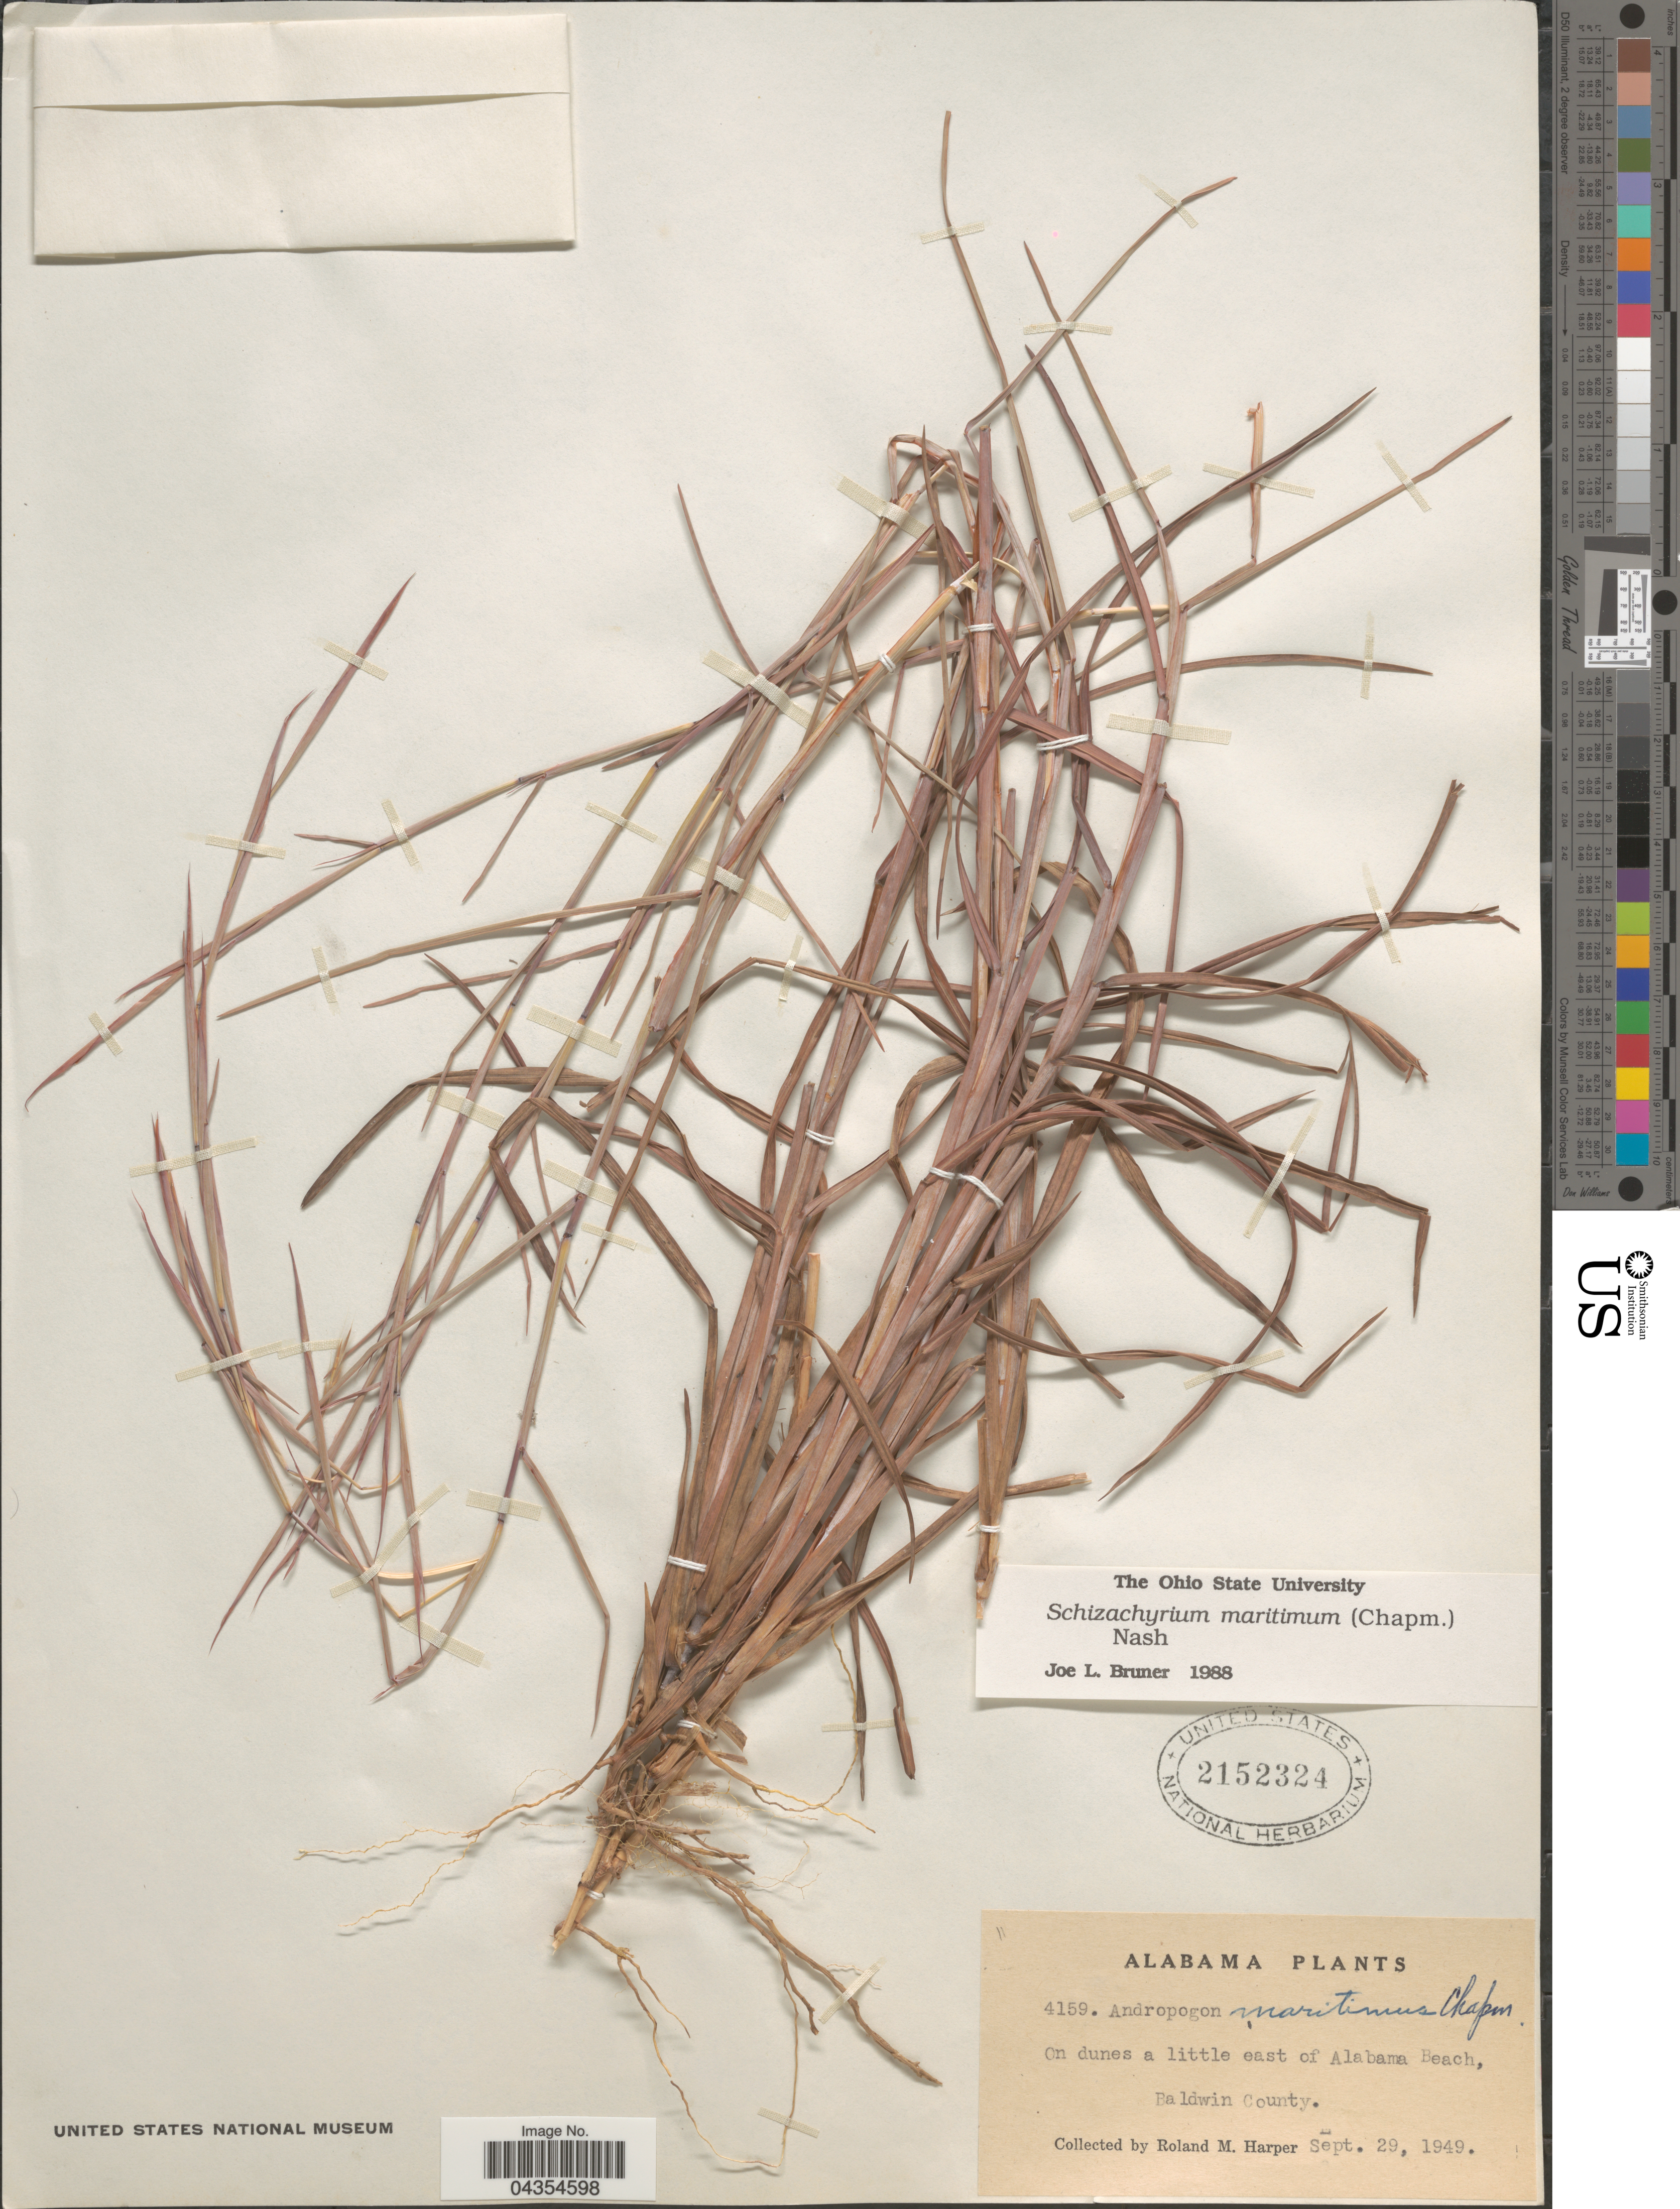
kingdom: Plantae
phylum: Tracheophyta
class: Liliopsida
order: Poales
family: Poaceae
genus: Schizachyrium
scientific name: Schizachyrium maritimum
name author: (Chapm.) Nash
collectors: R. M. Harper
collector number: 4159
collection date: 1949-09-29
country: United States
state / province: Alabama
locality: On dunes a little east of Alabama Beach, Baldwin County.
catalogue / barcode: US 2152324